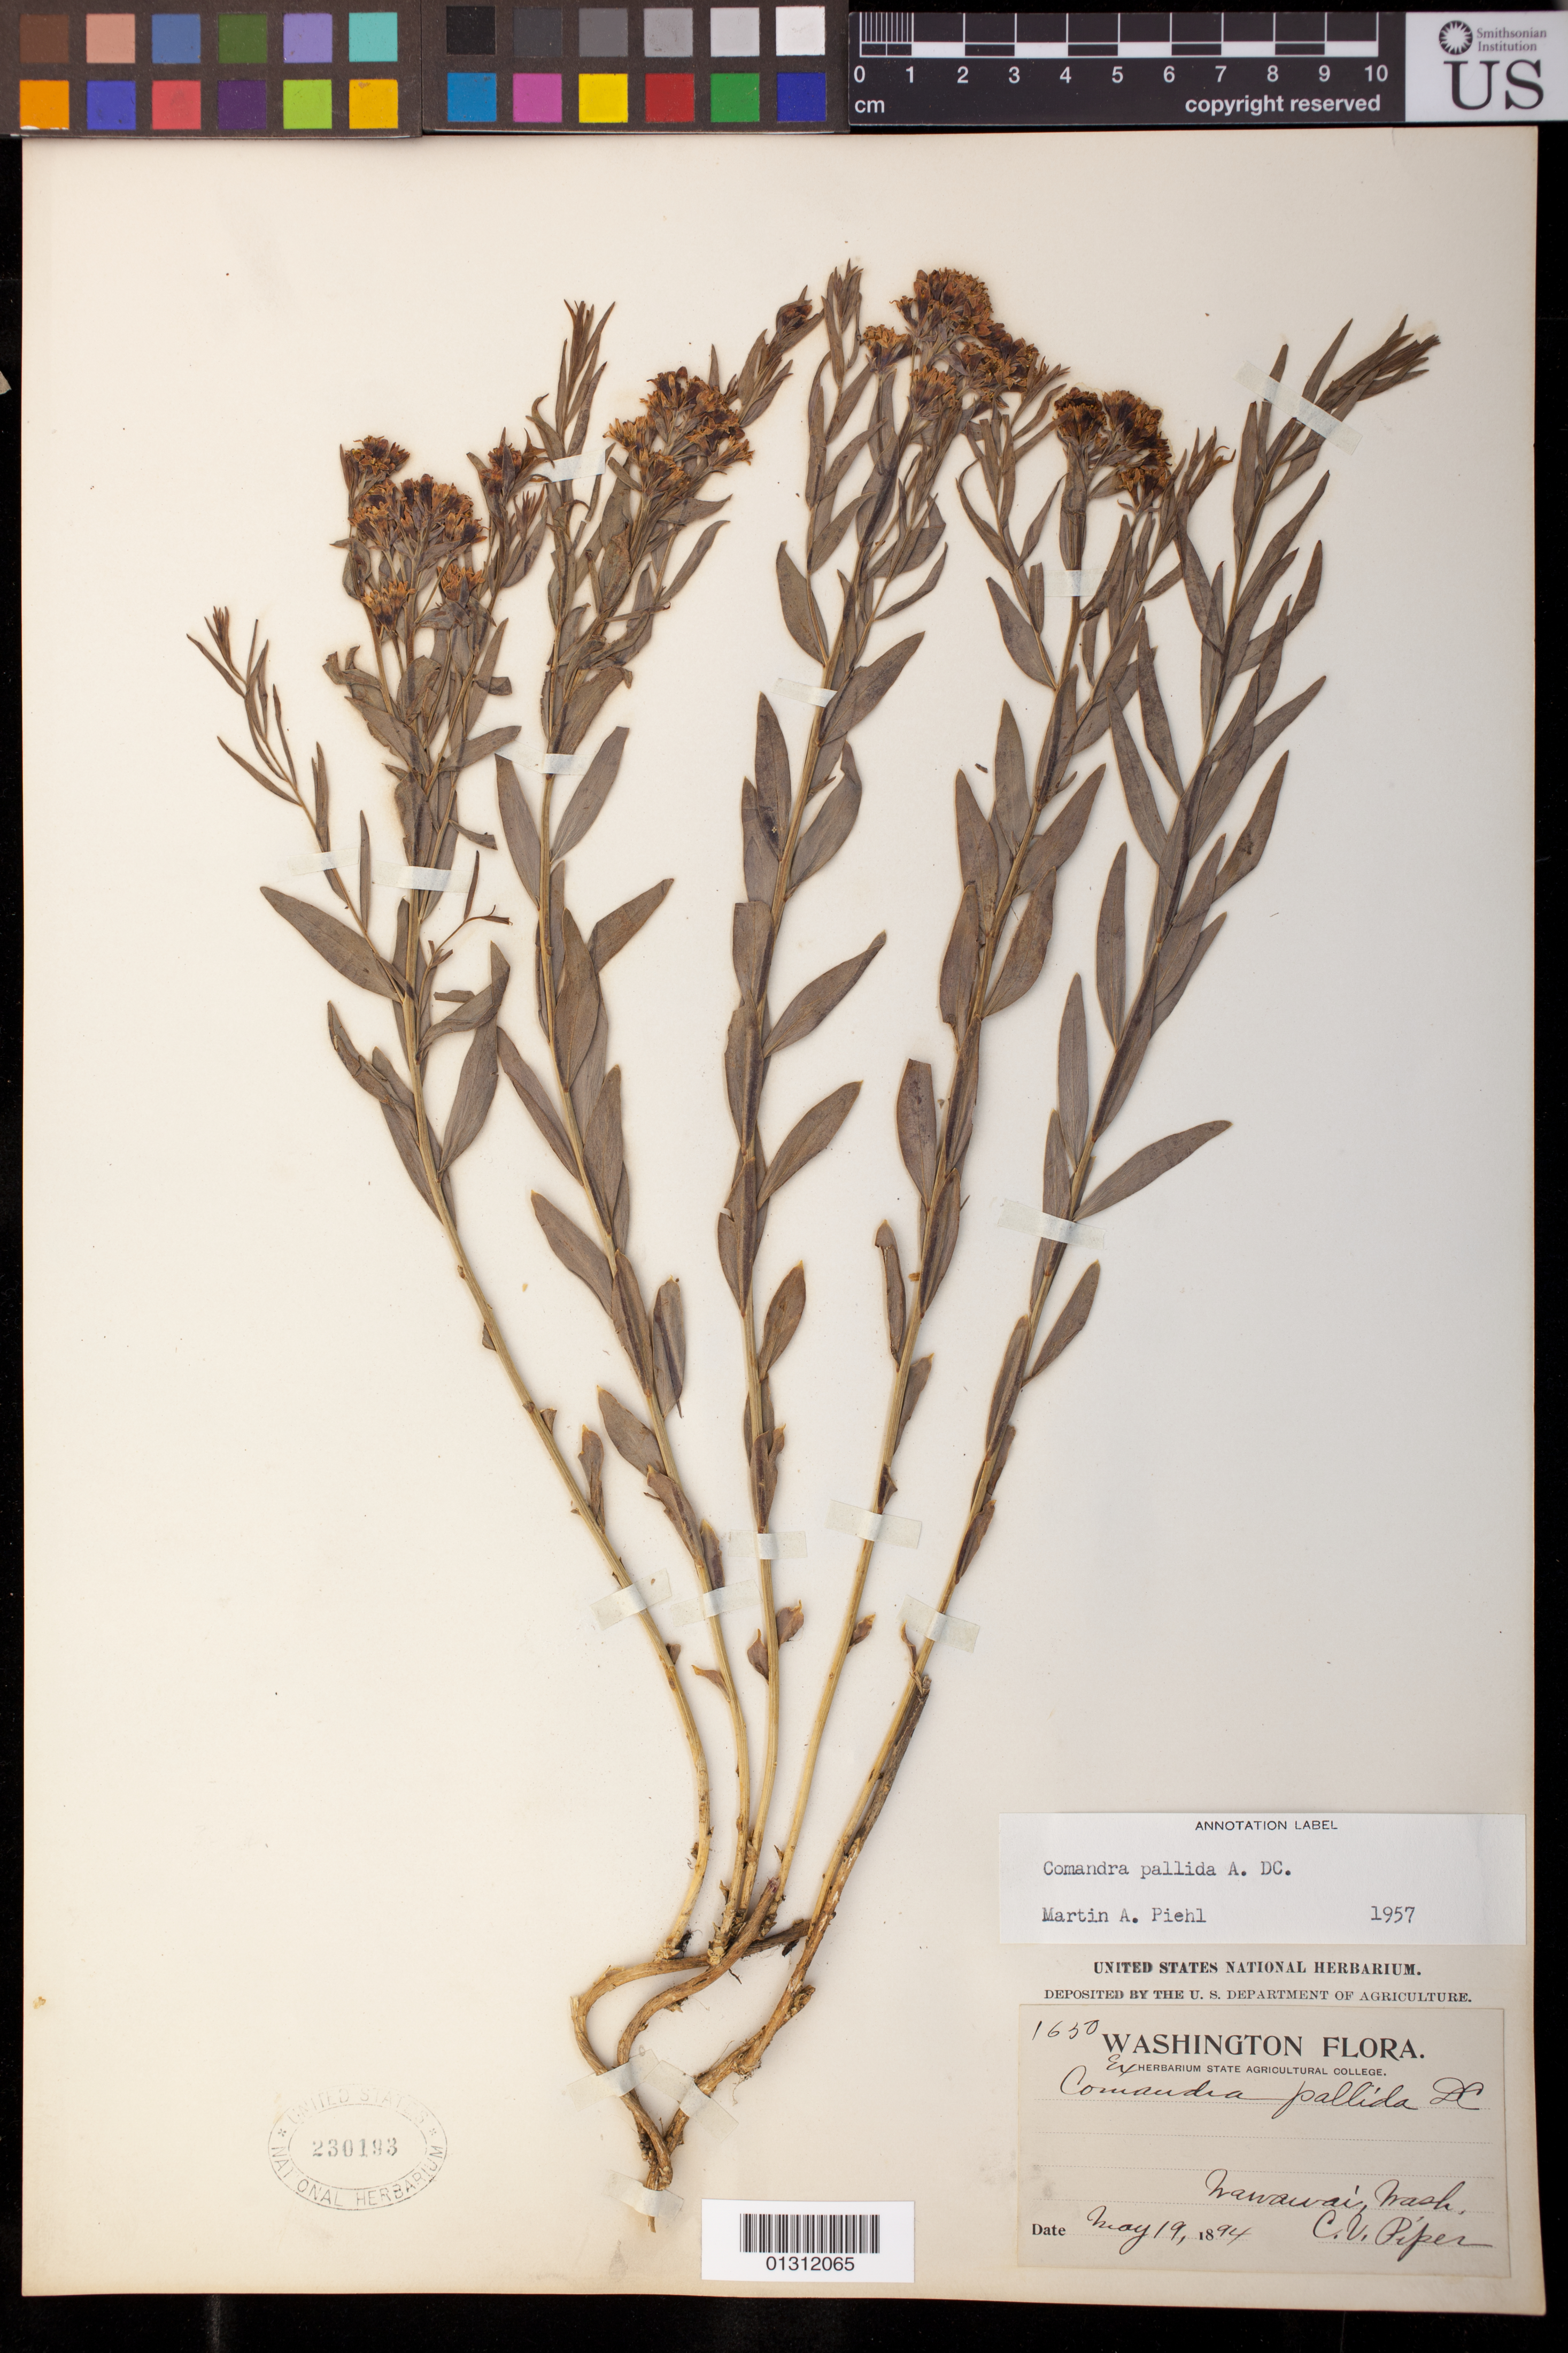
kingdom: Plantae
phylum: Tracheophyta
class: Magnoliopsida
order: Santalales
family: Comandraceae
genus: Comandra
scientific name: Comandra pallida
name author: A. DC.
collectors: C. V. Piper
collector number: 1650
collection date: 1894-05-19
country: United States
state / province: Washington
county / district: Whitman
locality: Wawawai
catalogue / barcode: US 230193